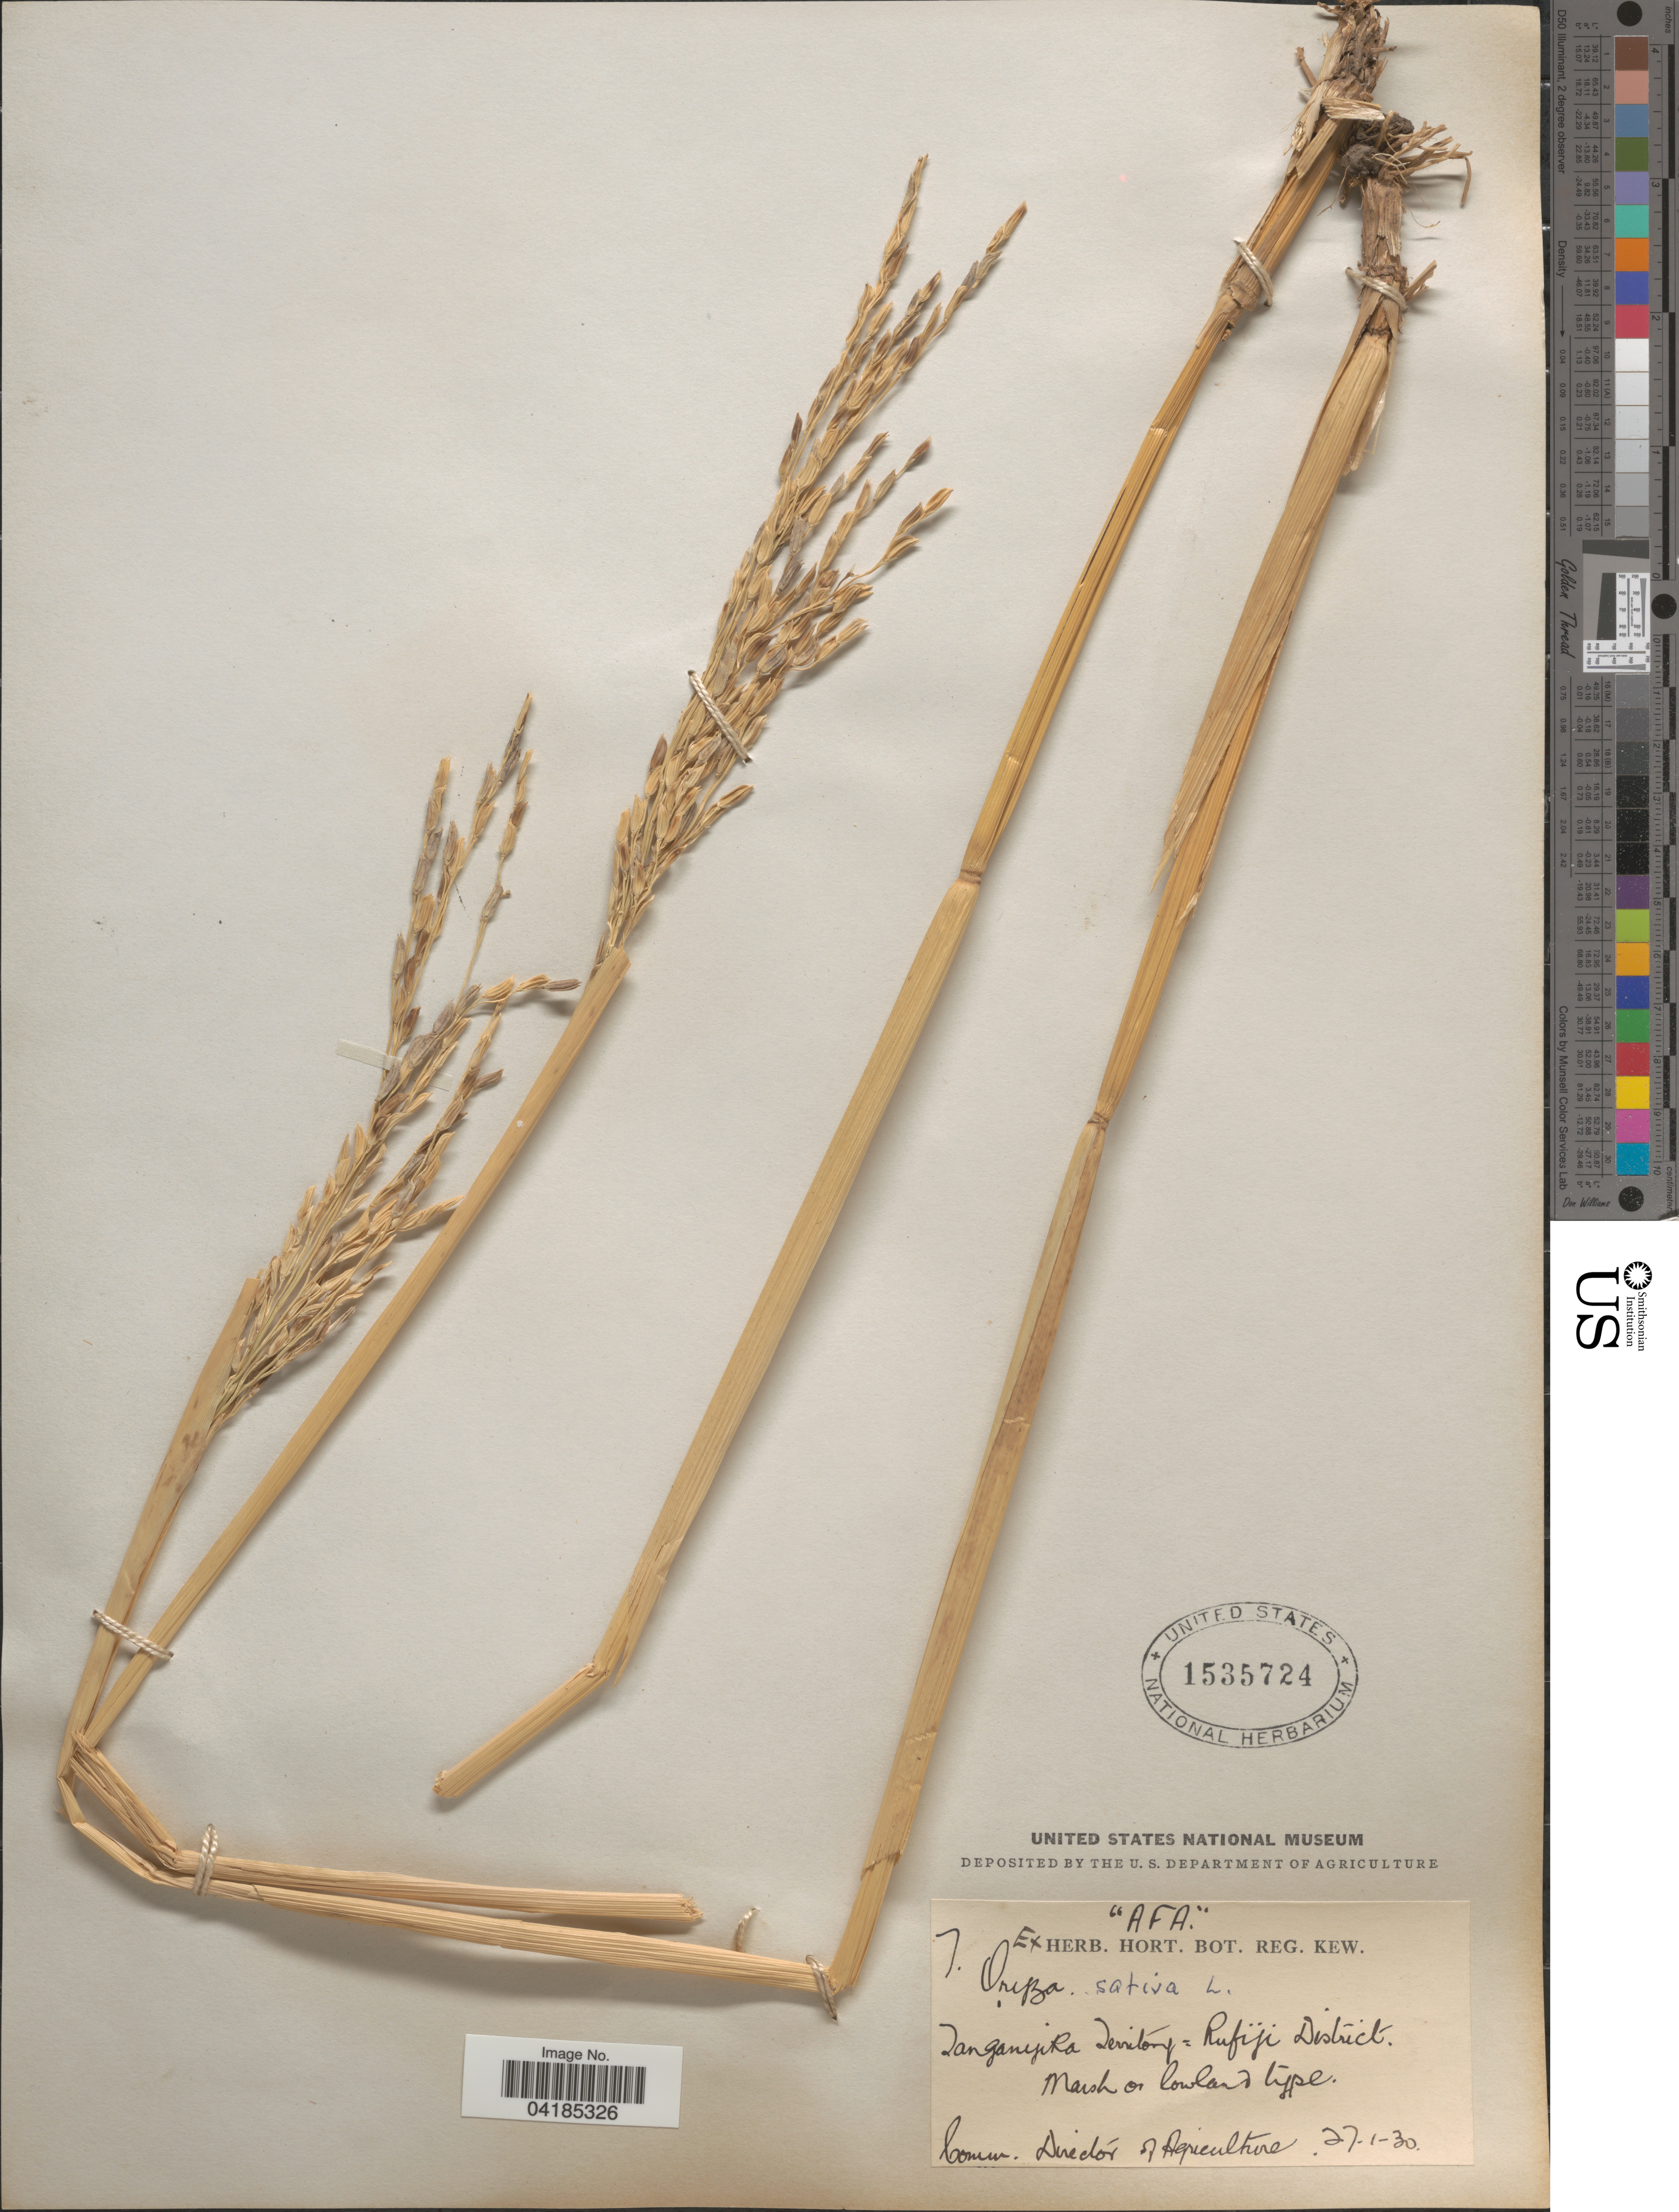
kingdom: Plantae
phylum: Tracheophyta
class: Liliopsida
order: Poales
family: Poaceae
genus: Oryza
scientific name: Oryza sativa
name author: L.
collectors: ex herb. Hort. Reg. Kew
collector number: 7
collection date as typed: Transcribed d/m/y: 27/1/30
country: Tanzania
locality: Tanganyika Territory: Rufiji District.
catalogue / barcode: US 1535724